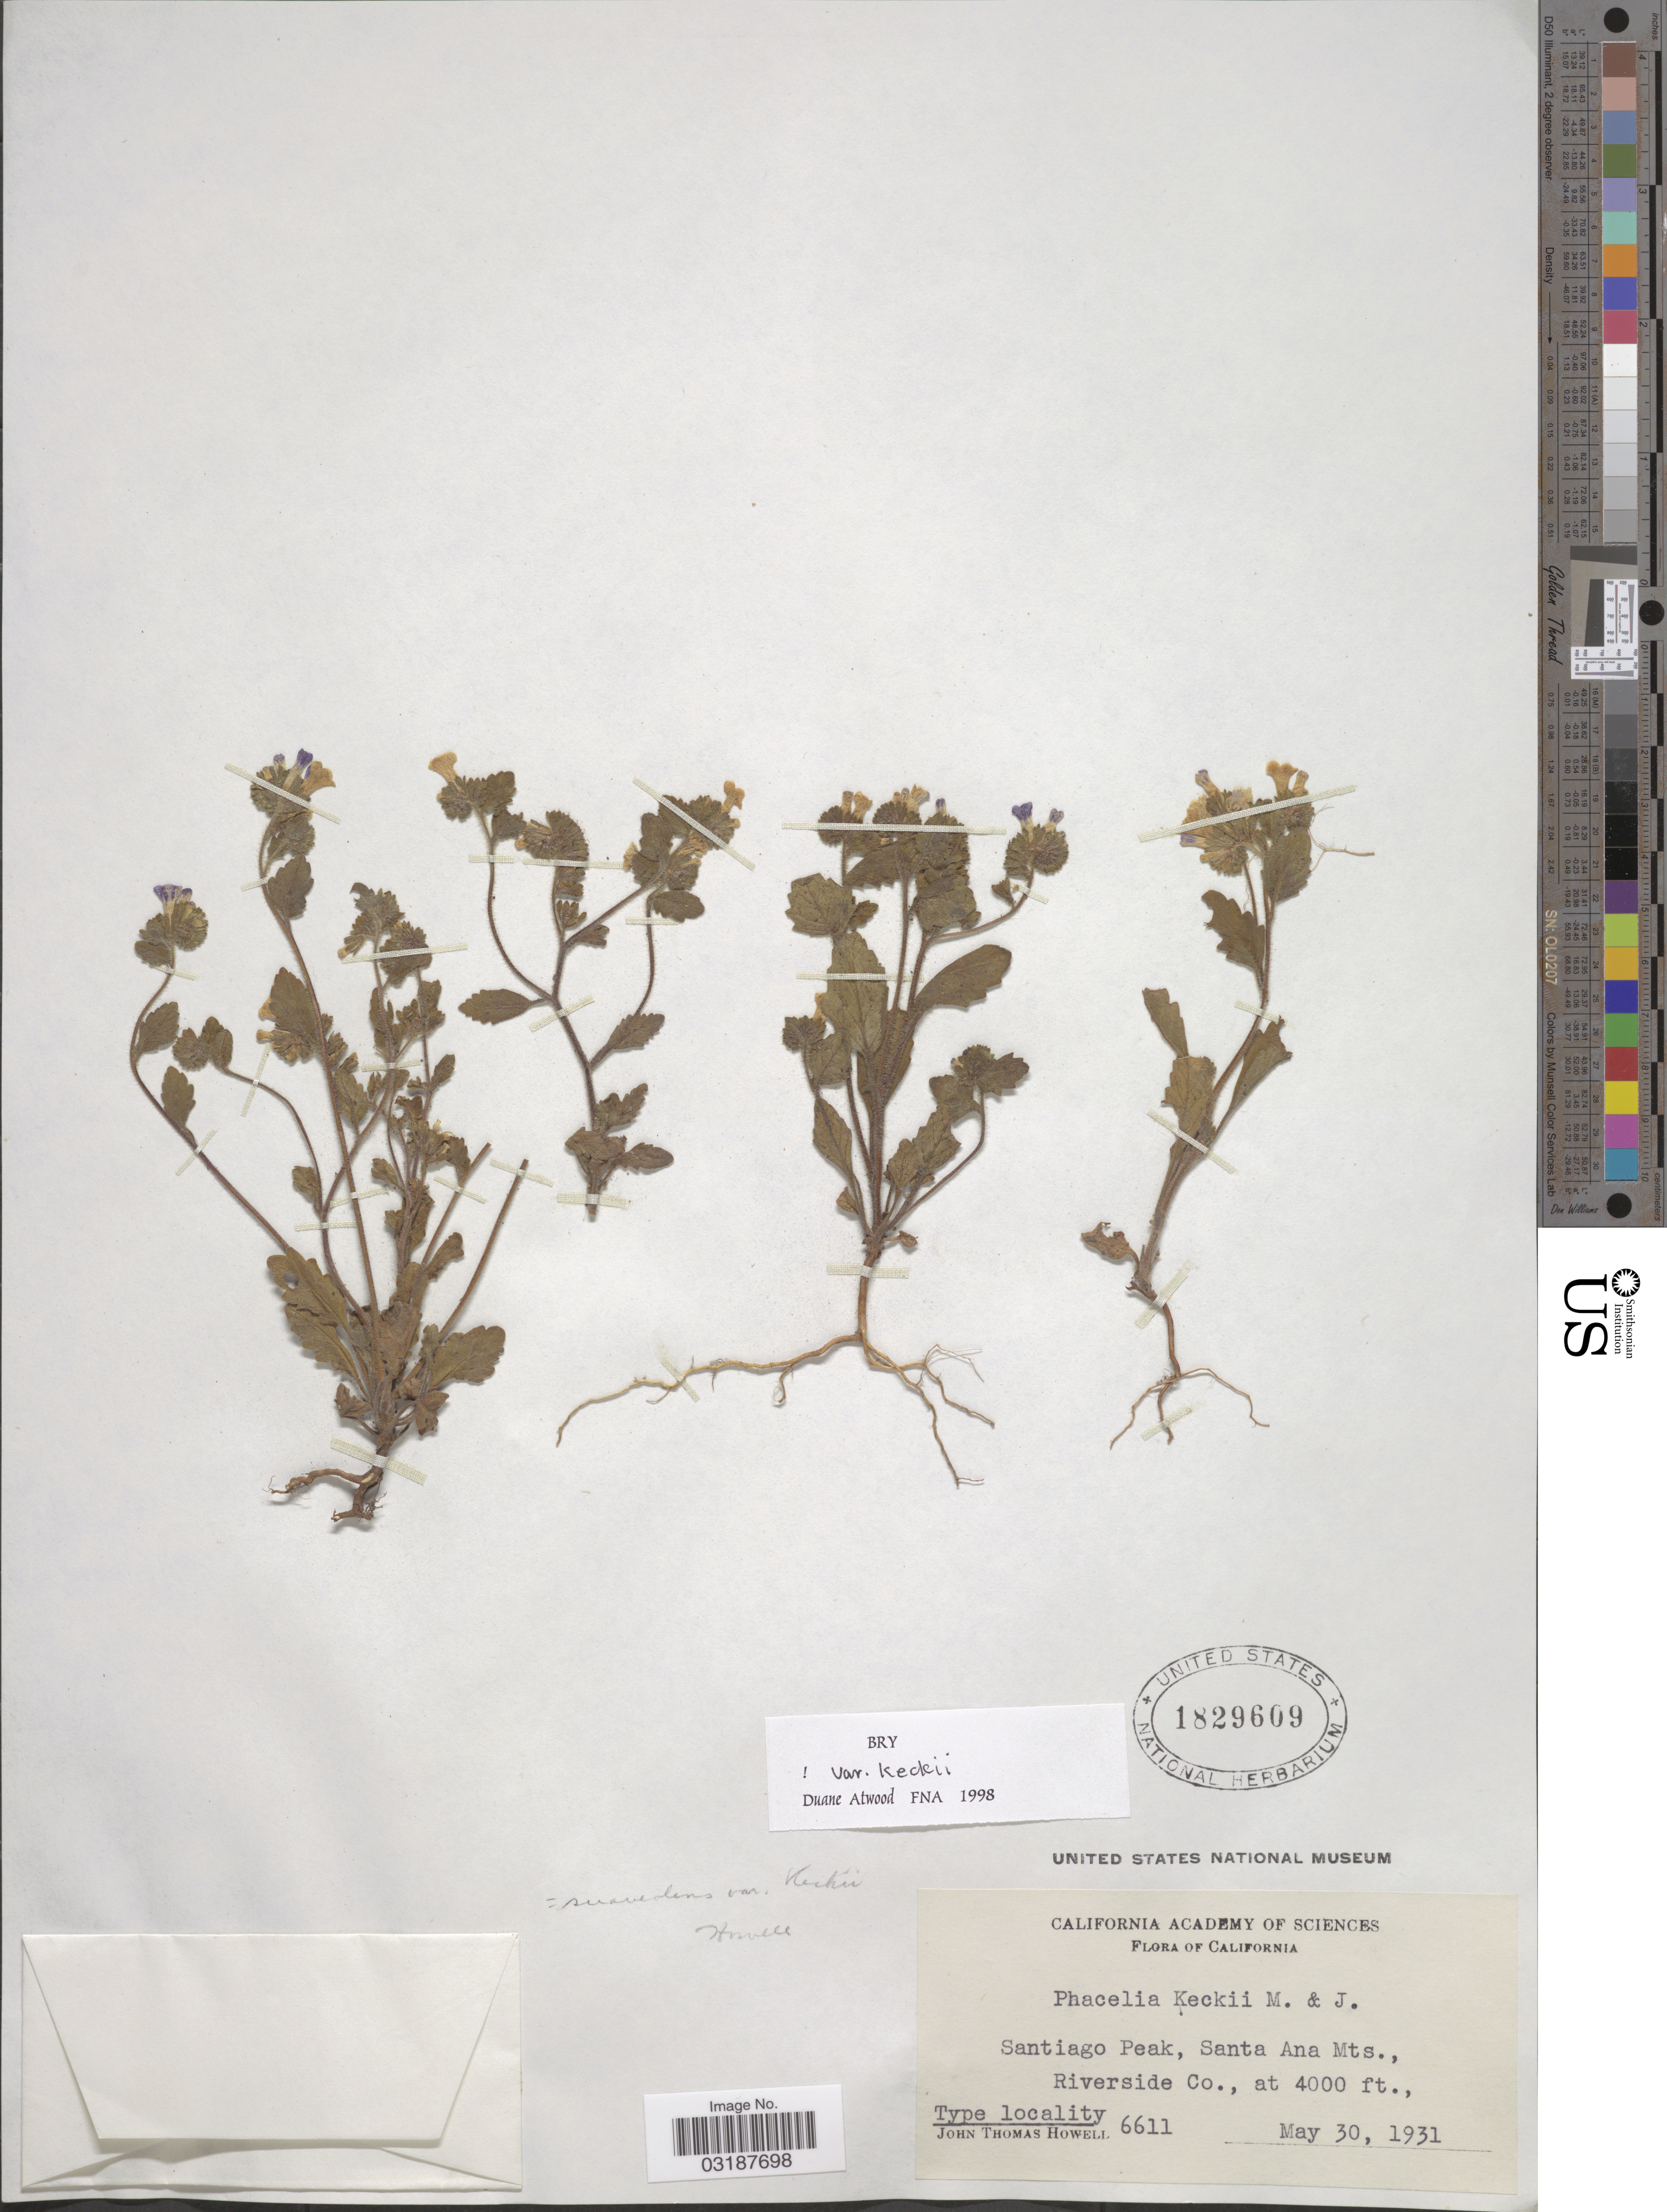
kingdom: Plantae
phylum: Tracheophyta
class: Magnoliopsida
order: Boraginales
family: Hydrophyllaceae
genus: Phacelia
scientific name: Phacelia suaveolens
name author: S.W. Greene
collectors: J. T. Howell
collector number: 6611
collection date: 1931-05-30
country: United States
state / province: California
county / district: Riverside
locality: Santiago Peak, Santa Ana Mts., Riverside Co.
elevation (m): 1219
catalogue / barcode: US 1829609